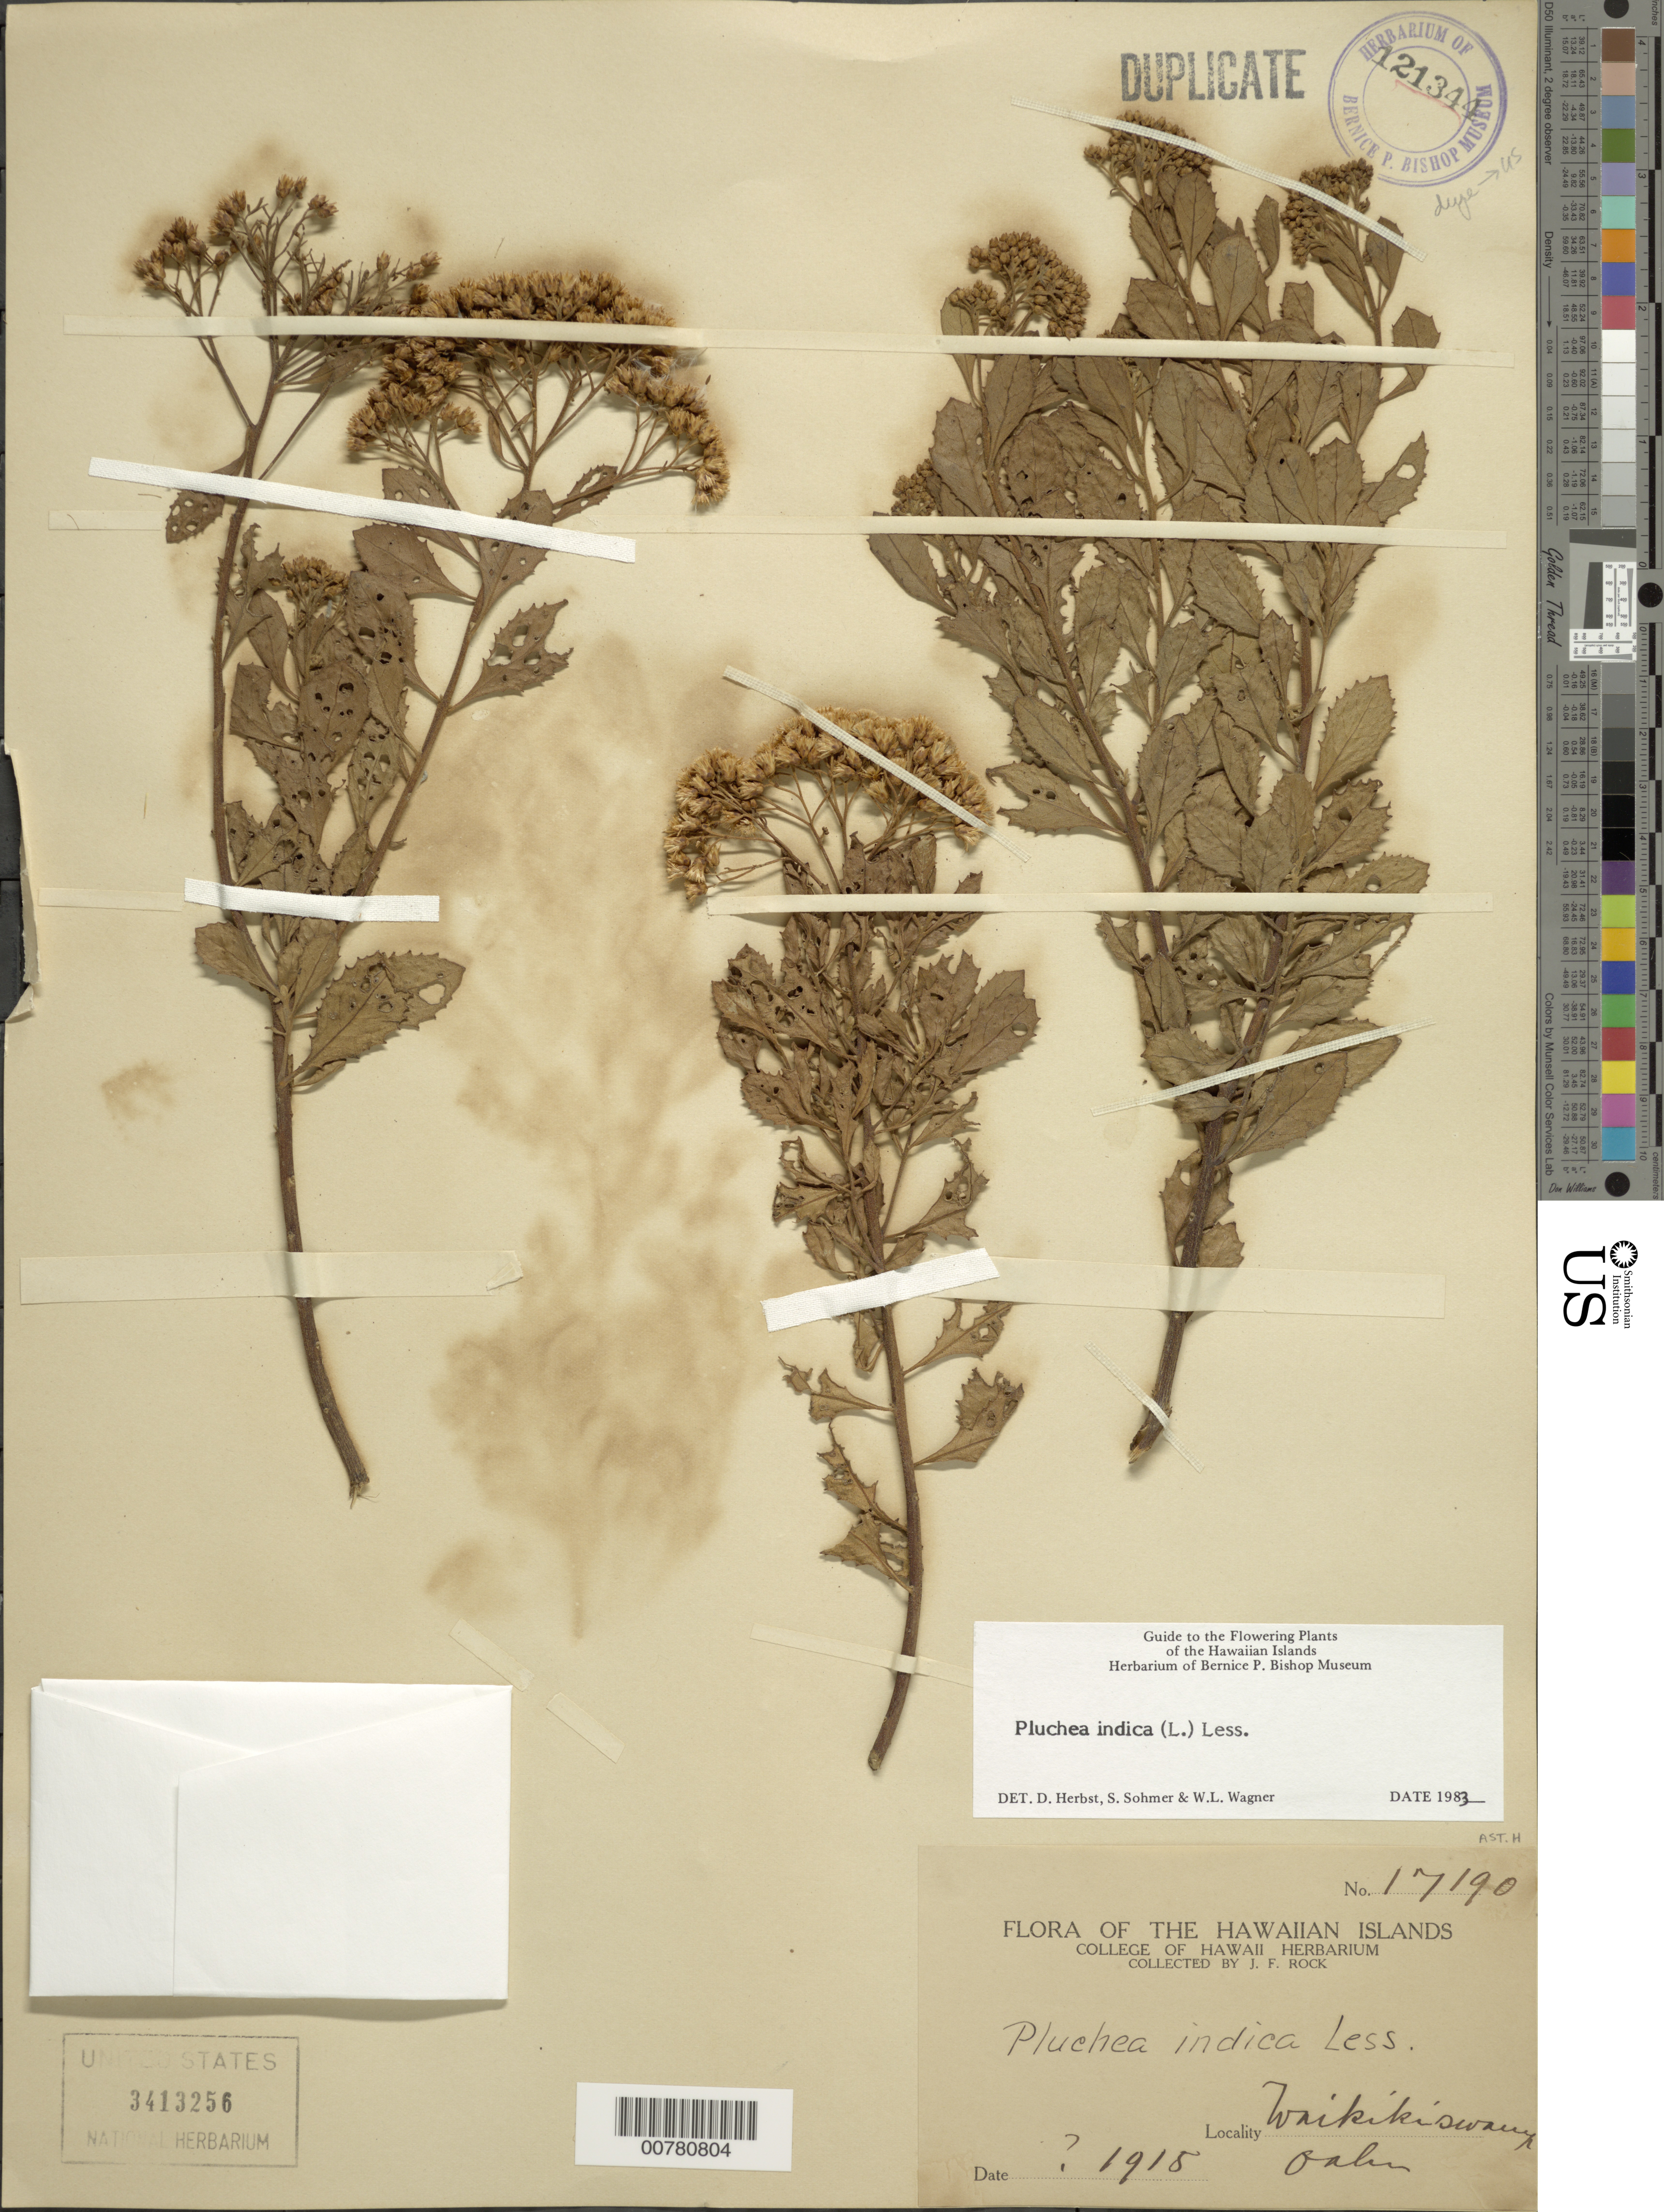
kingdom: Plantae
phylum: Tracheophyta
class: Magnoliopsida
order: Asterales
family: Asteraceae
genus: Pluchea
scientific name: Pluchea indica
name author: (L.) Less.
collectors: J. F. Rock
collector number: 17190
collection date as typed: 1915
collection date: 1915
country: United States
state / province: Hawaii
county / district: Honolulu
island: Oahu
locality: Waikiki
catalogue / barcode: US 3413256